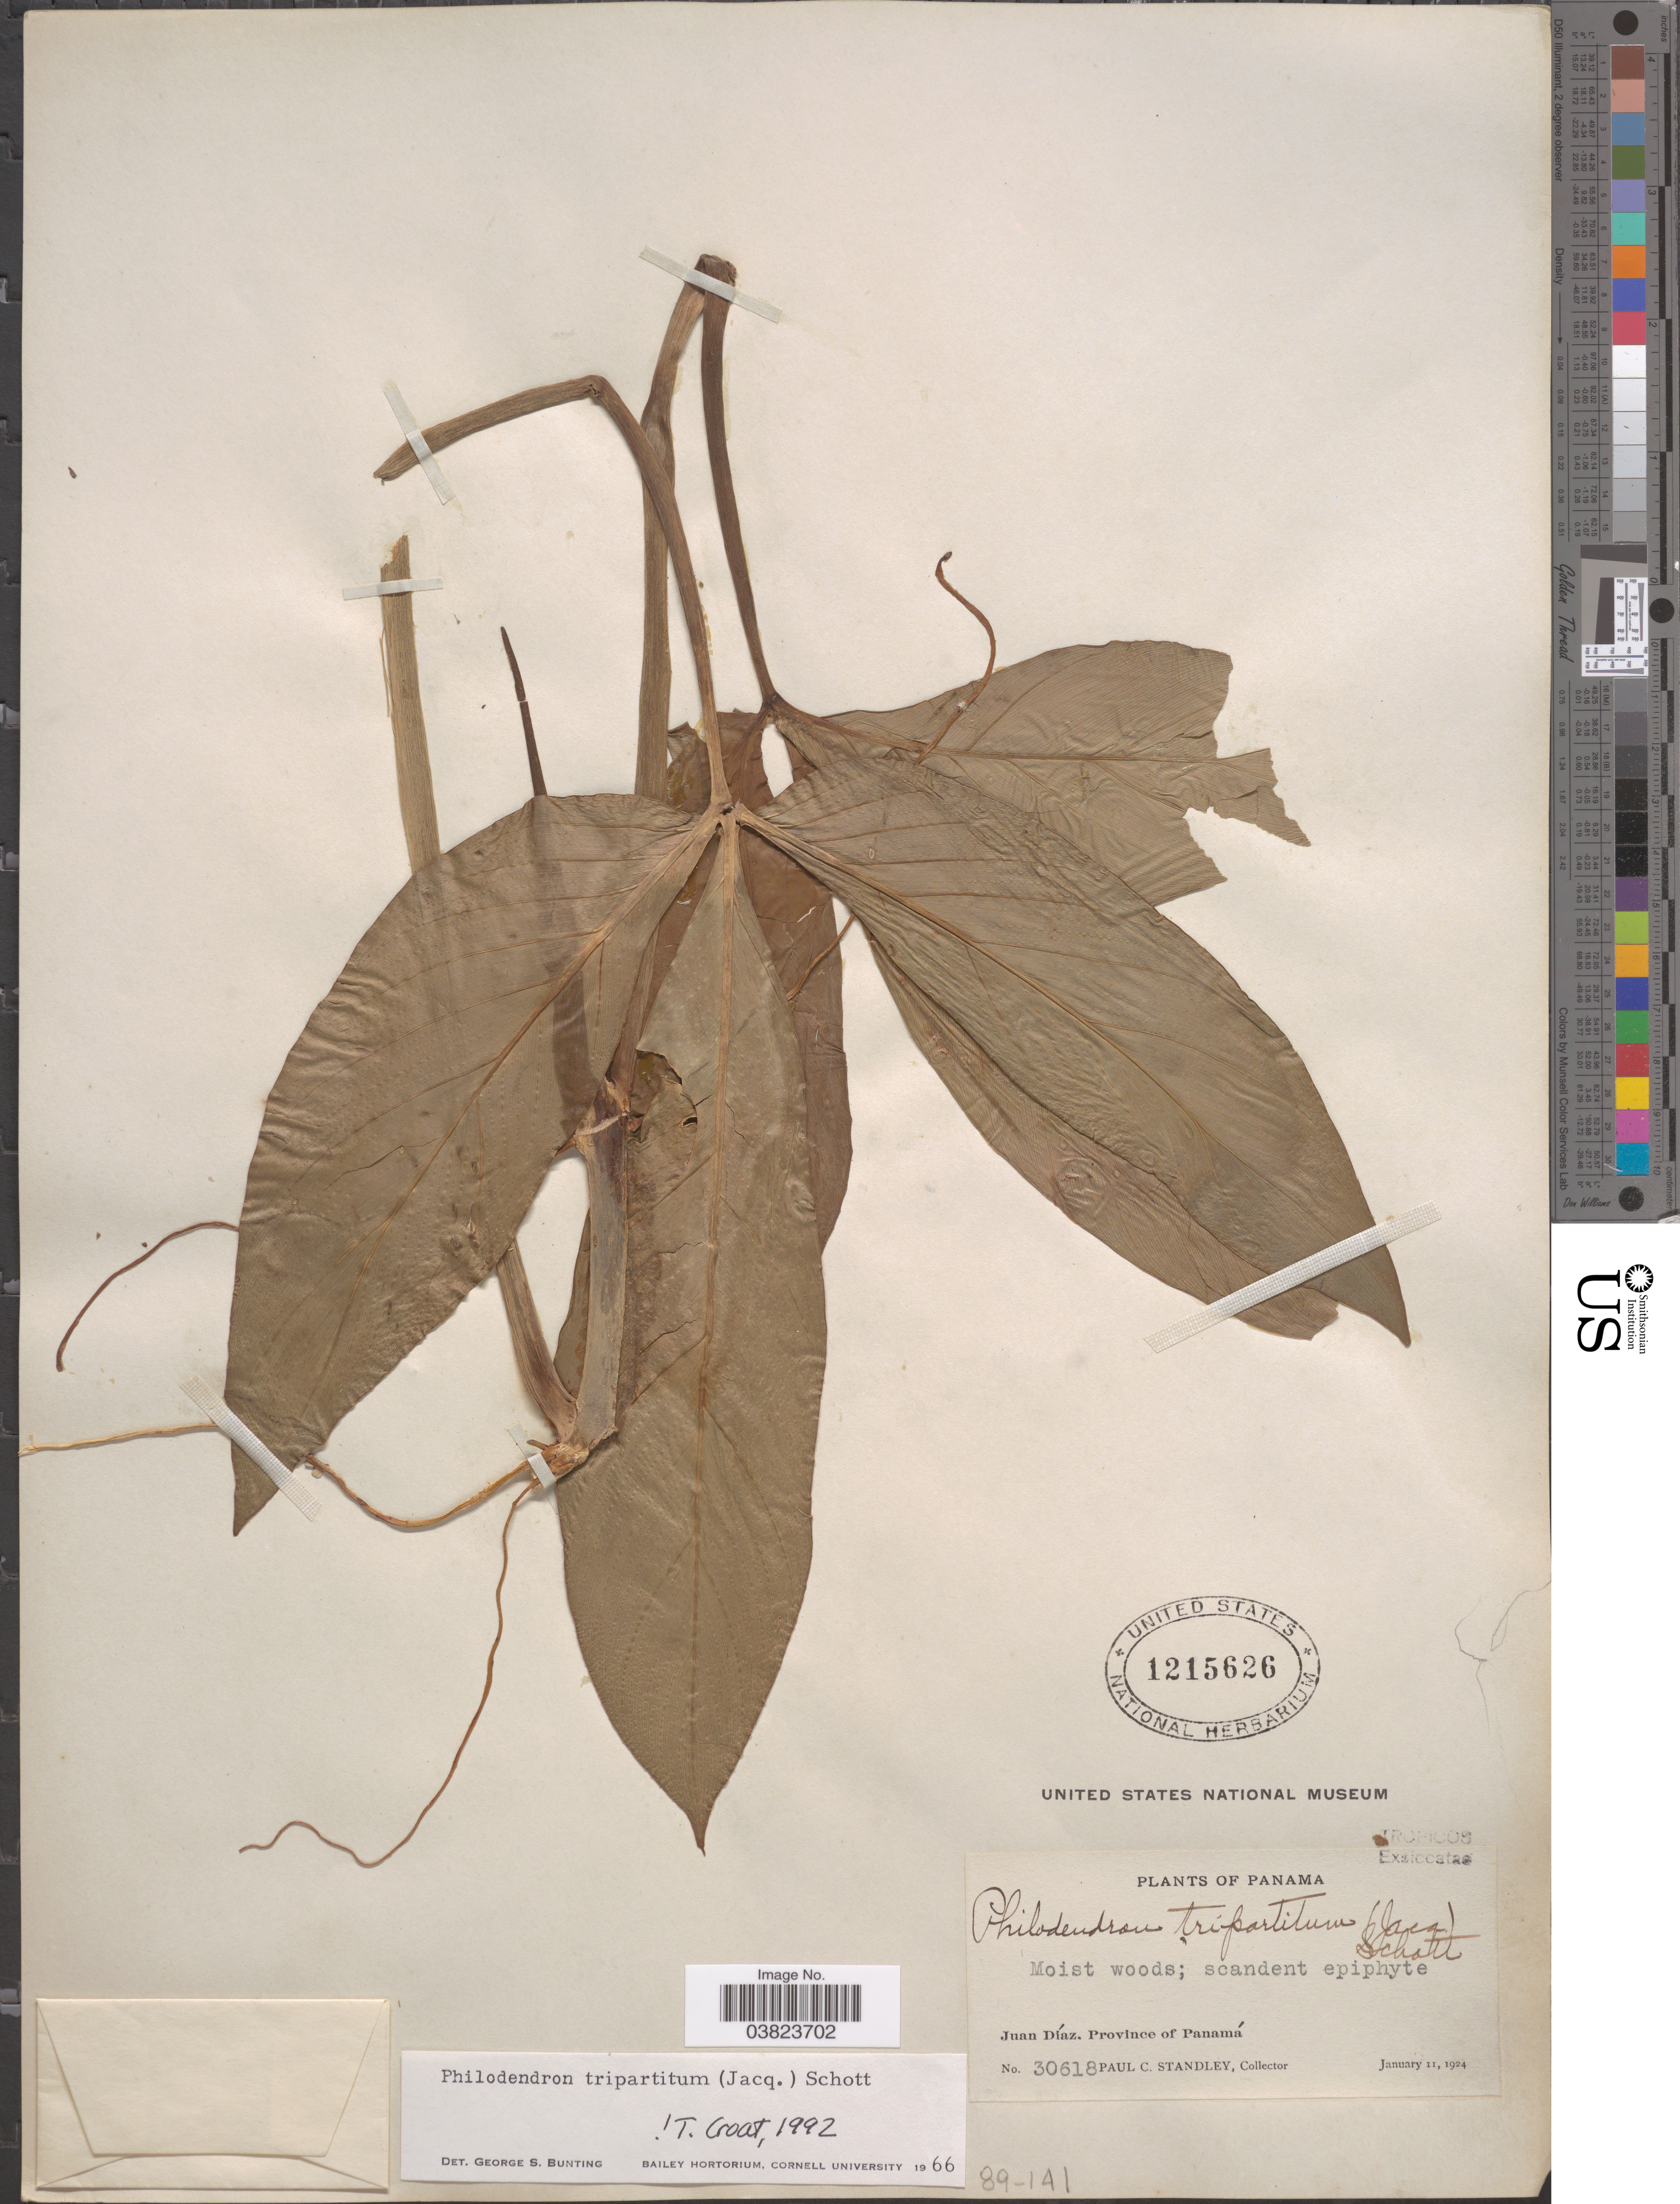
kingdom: Plantae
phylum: Tracheophyta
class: Liliopsida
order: Alismatales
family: Araceae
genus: Philodendron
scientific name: Philodendron tripartitum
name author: (Jacq.) Schott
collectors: P. C. Standley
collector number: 30618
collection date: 1924-01-11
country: Panama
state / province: Panamá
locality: Juan Díaz.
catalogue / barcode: US 1215626